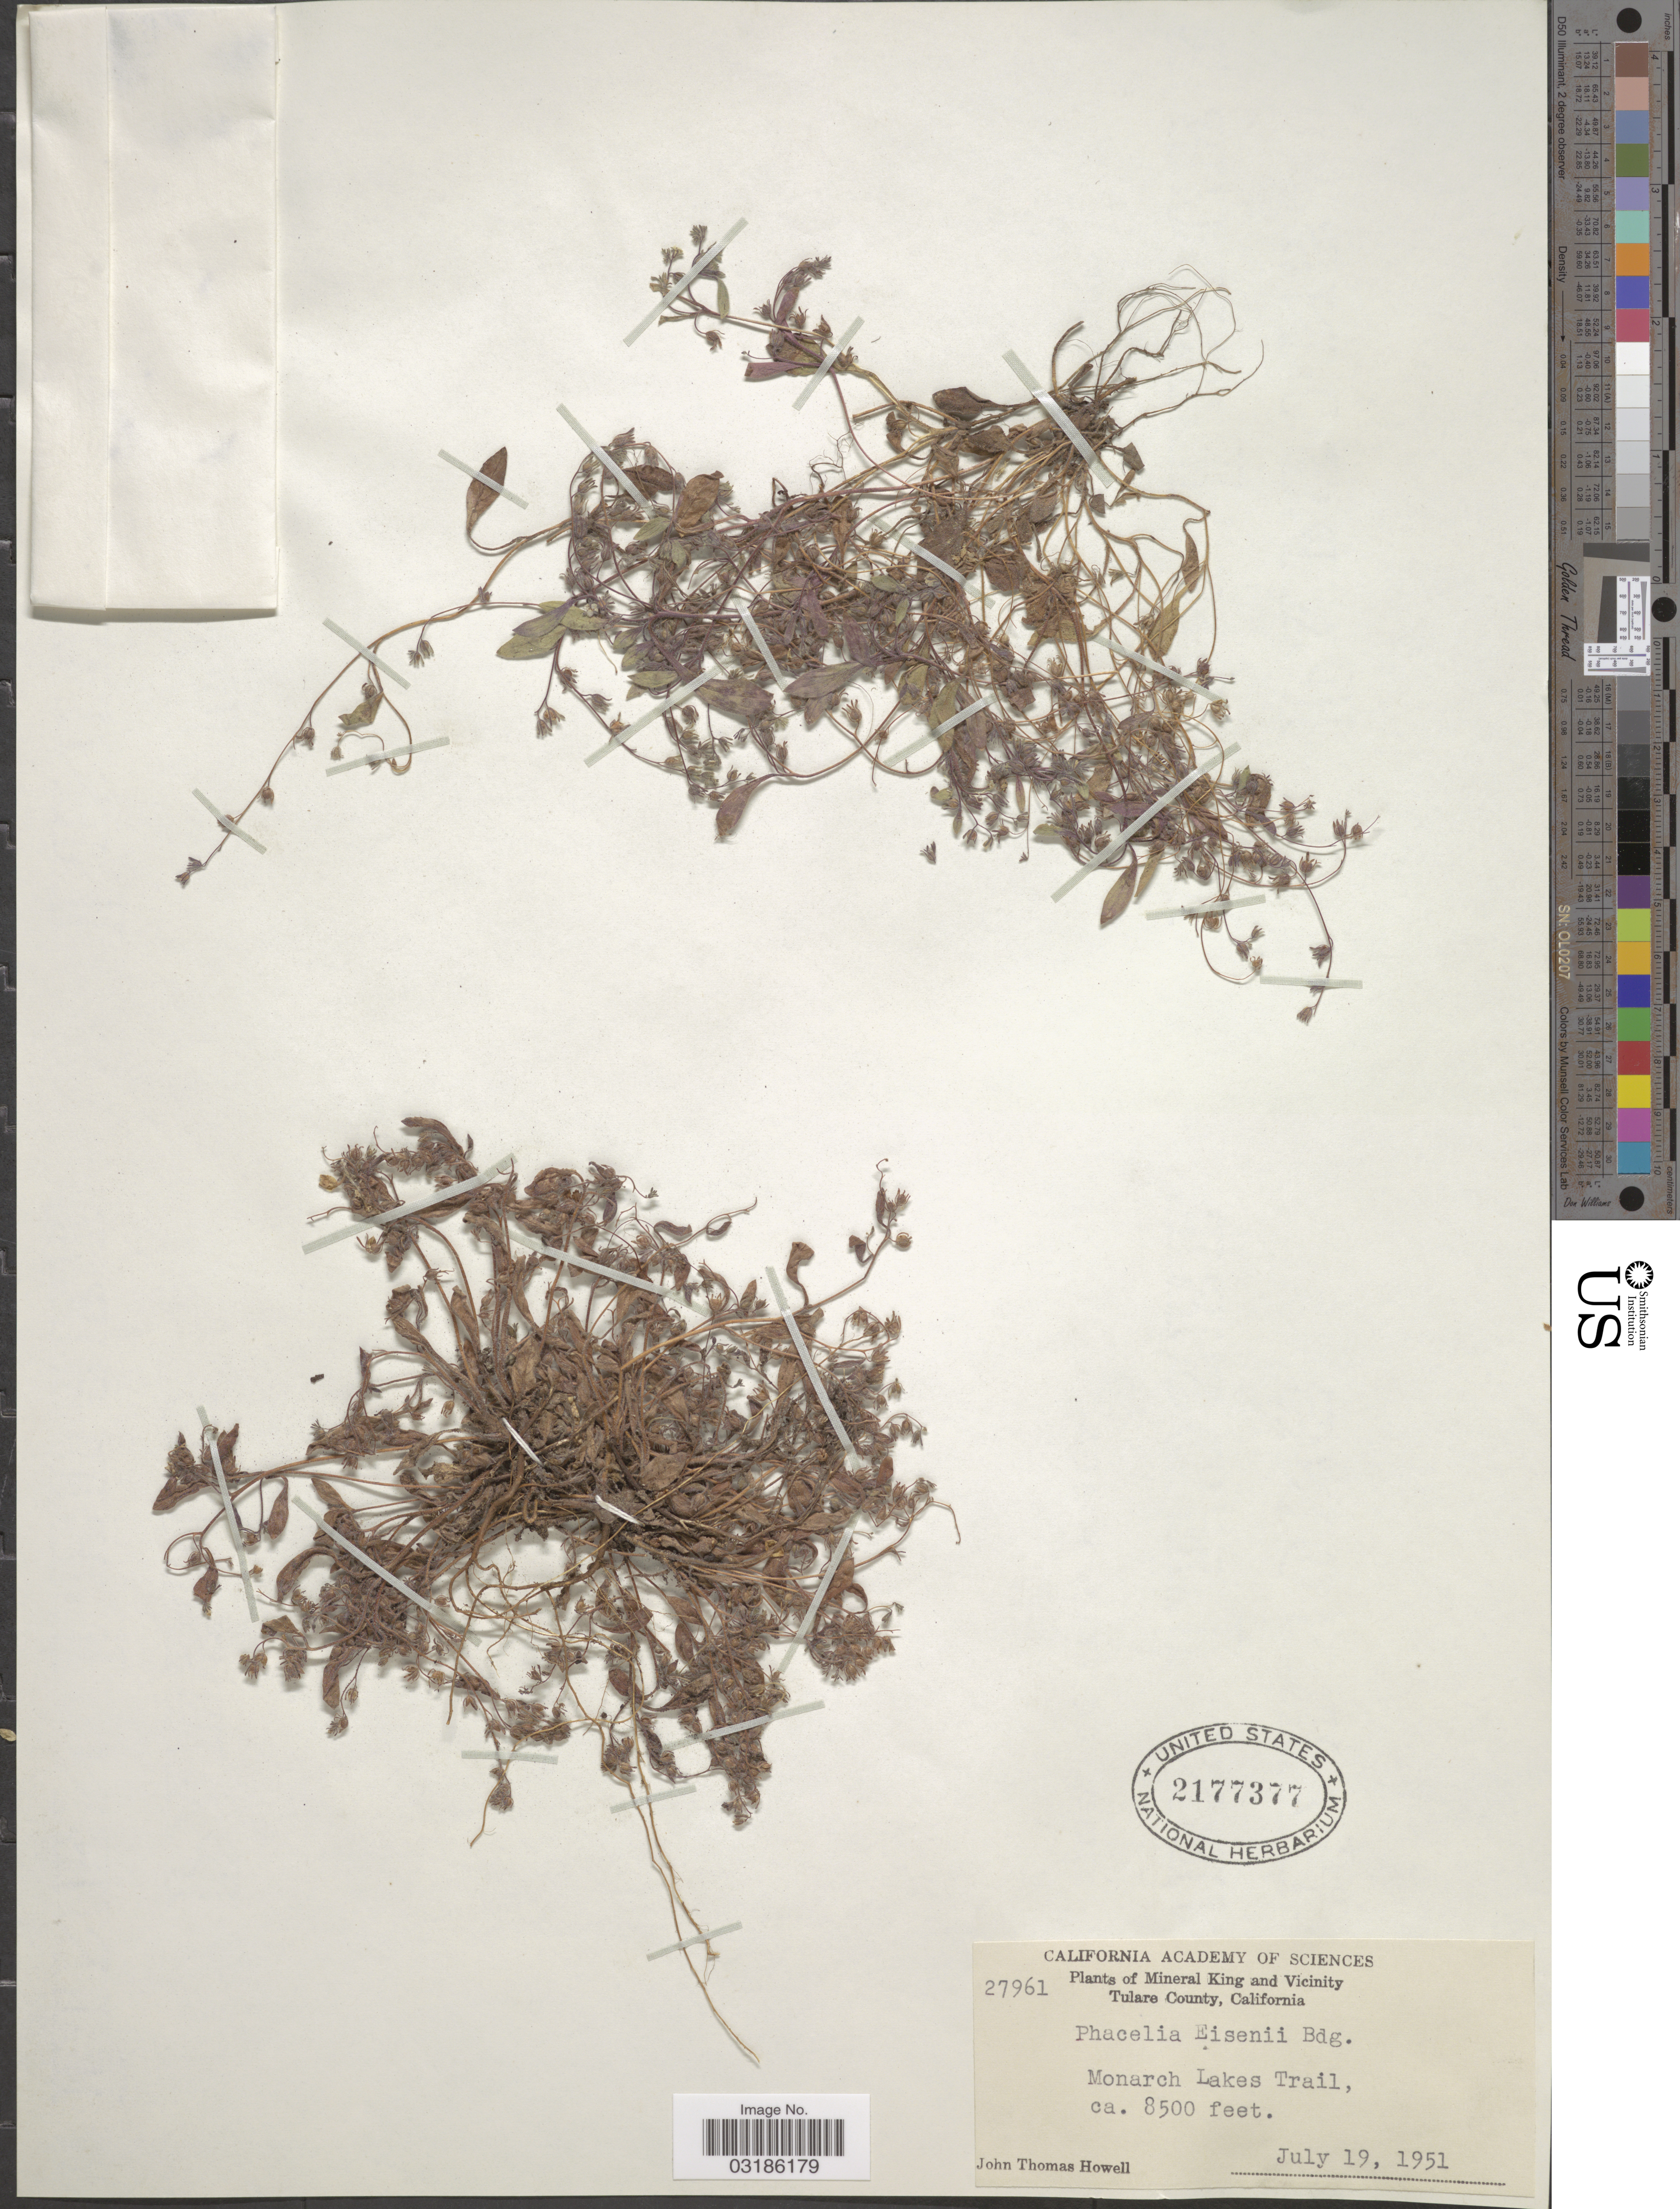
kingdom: Plantae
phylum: Tracheophyta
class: Magnoliopsida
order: Boraginales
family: Hydrophyllaceae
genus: Phacelia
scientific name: Phacelia eisenii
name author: Brandegee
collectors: J. T. Howell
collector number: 27961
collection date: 1951-07-19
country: United States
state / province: California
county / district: Tulare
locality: Mineral King and Vicinity. Tulare County. Monarch Lakes Trail.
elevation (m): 2591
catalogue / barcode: US 2177377